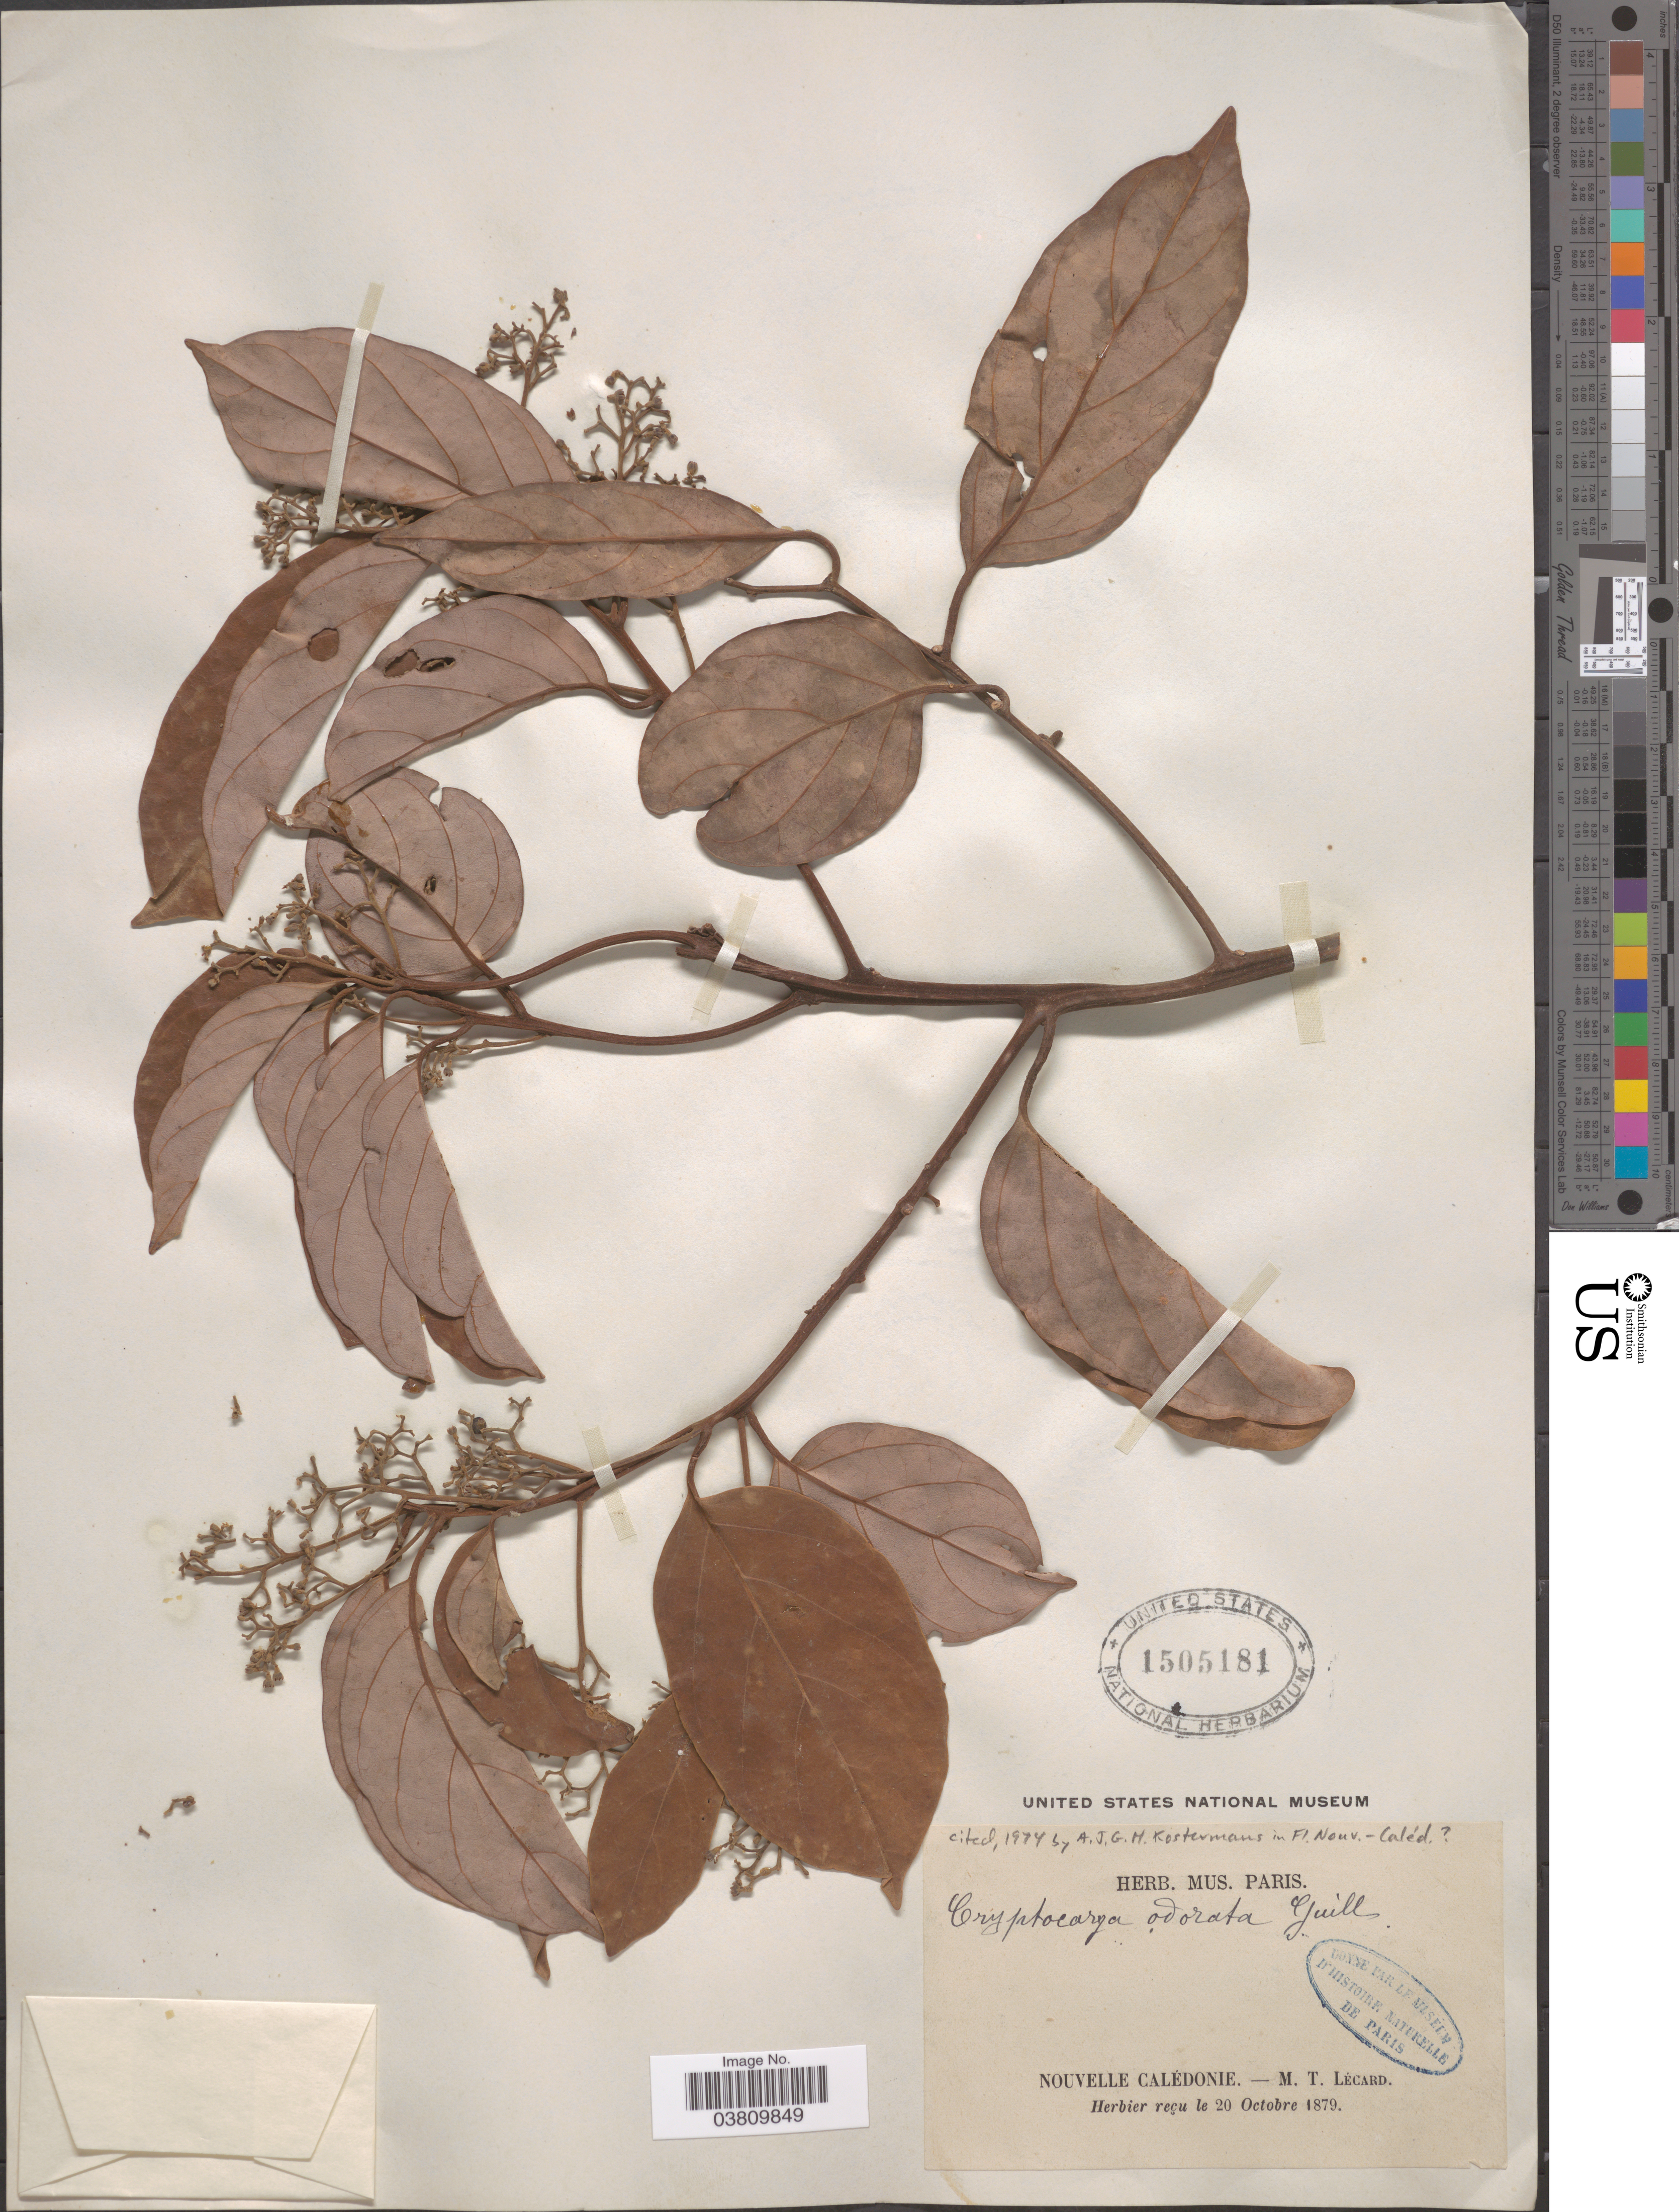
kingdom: Plantae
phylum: Tracheophyta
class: Magnoliopsida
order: Laurales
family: Lauraceae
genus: Cryptocarya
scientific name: Cryptocarya odorata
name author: Guillaumin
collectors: M. Lecard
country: New Caledonia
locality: Nouvelle Calédonie.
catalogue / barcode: US 1505181